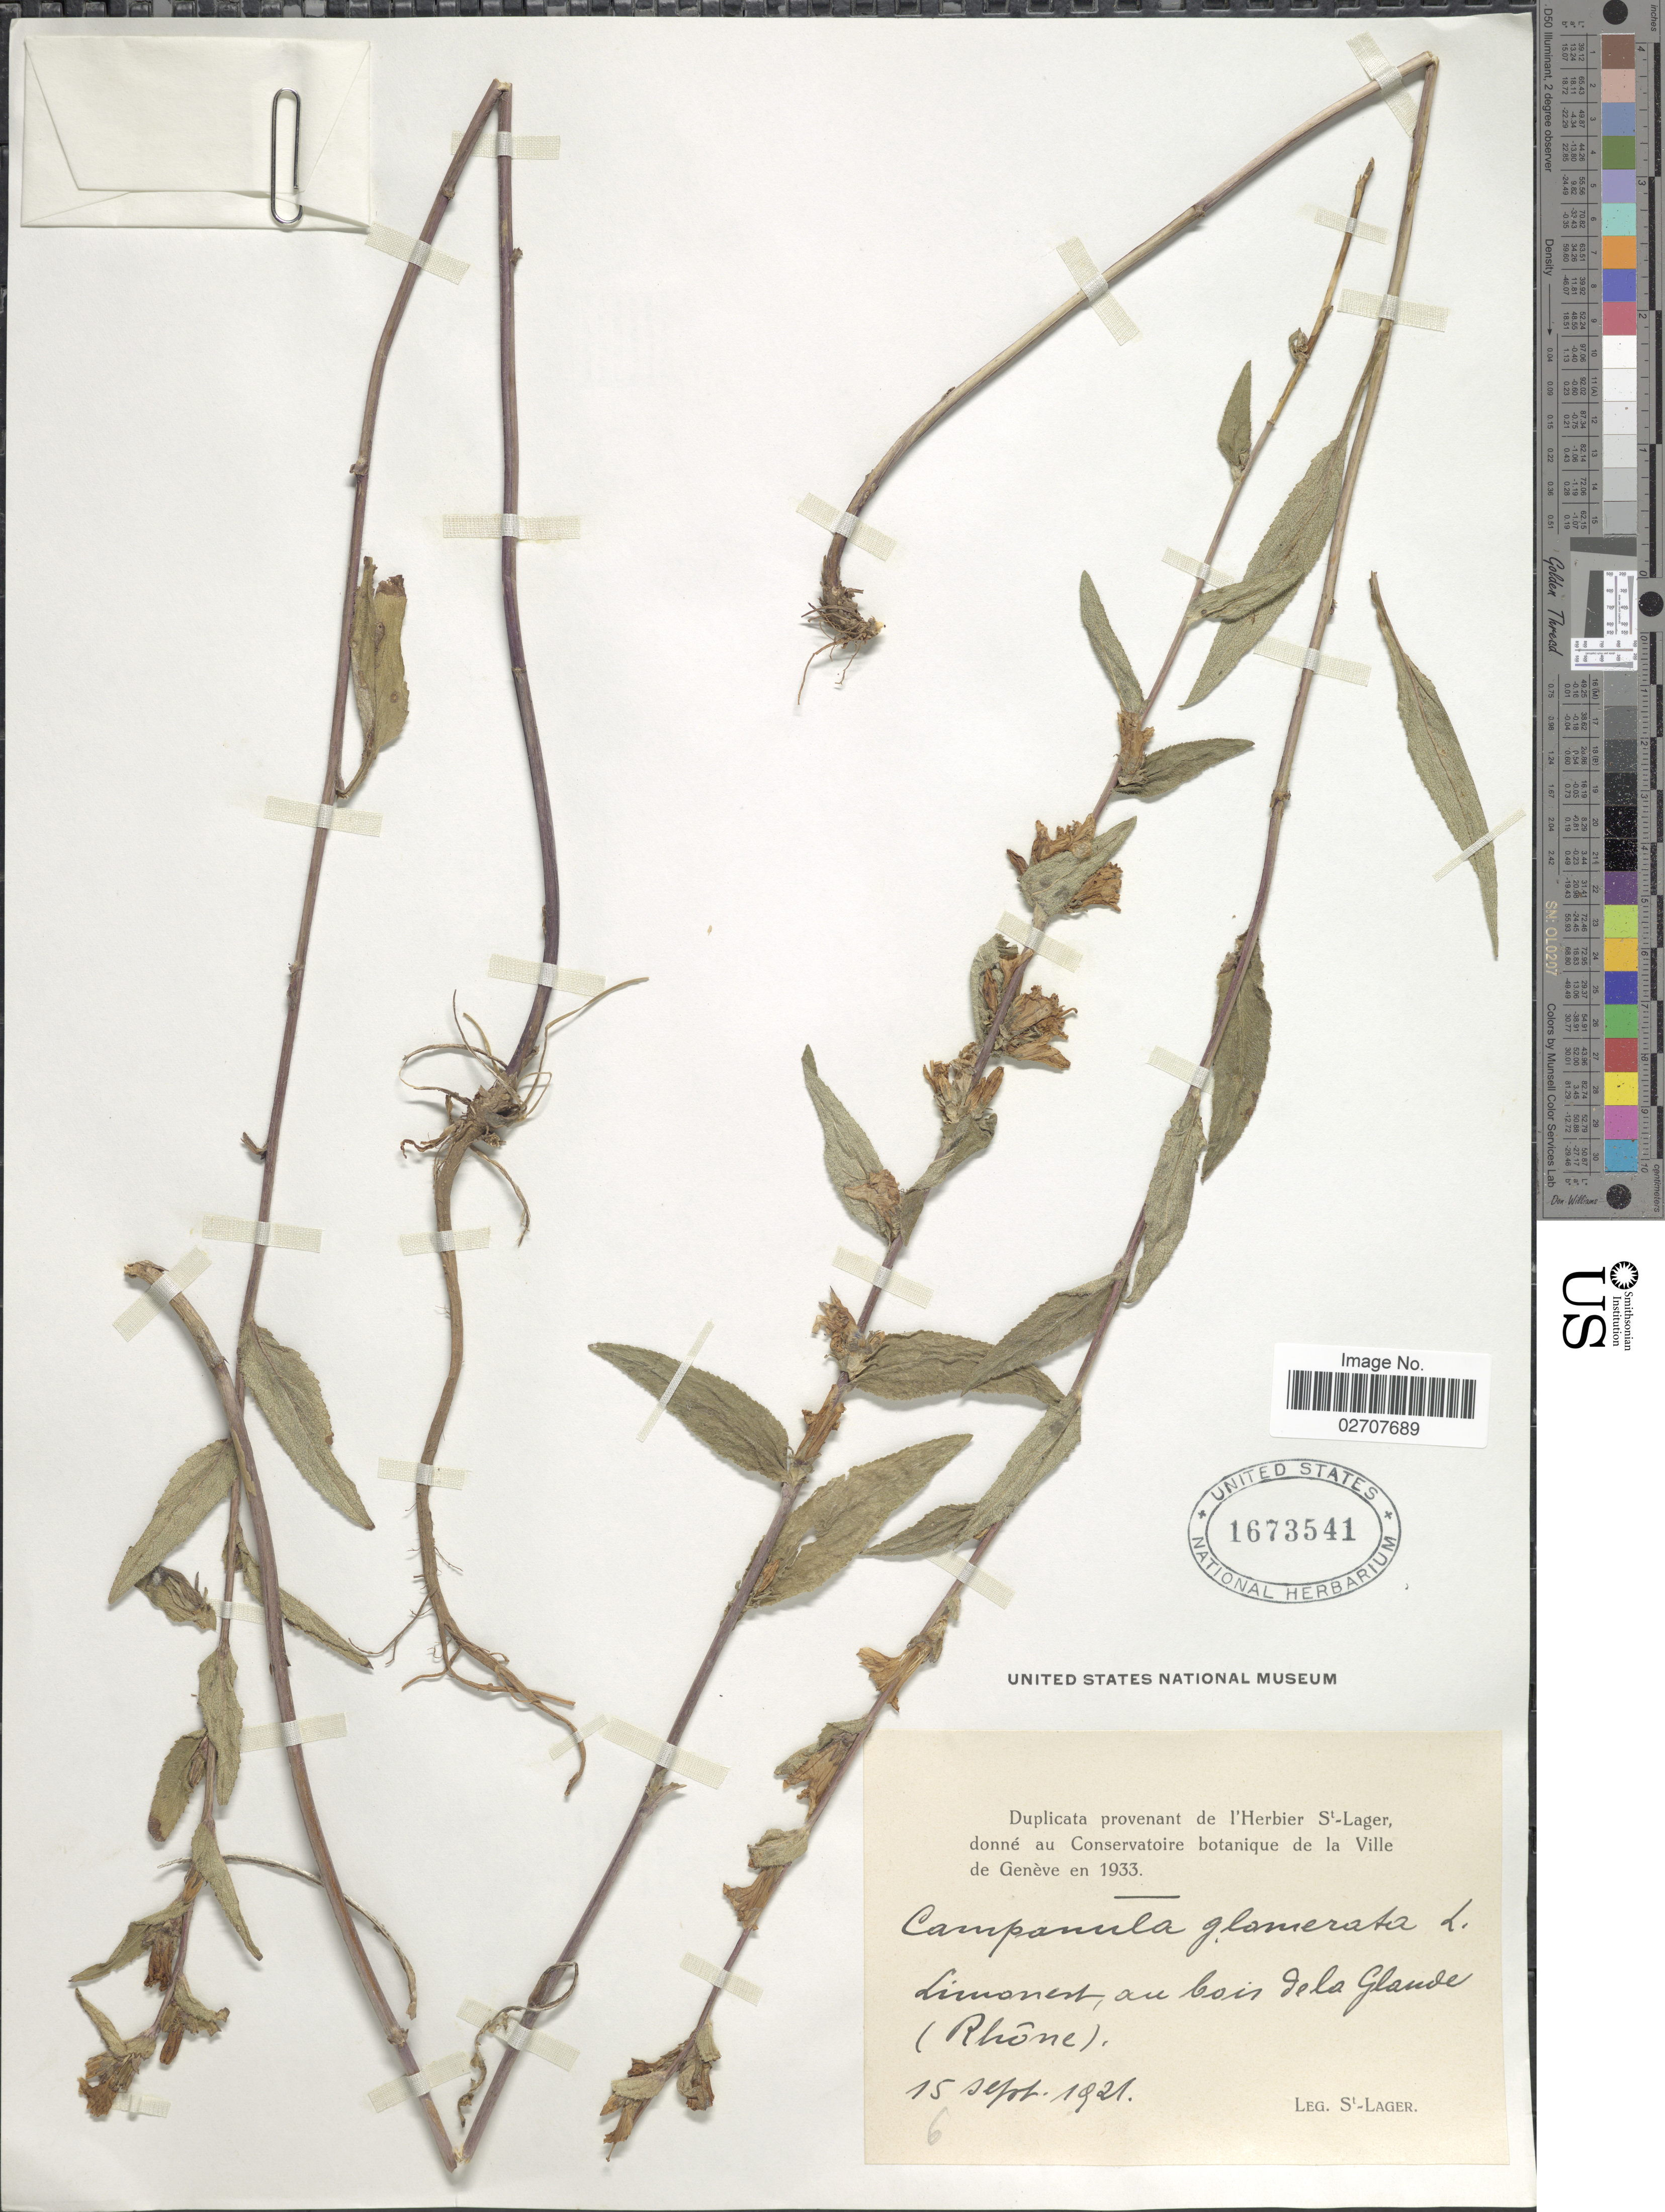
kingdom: Plantae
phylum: Tracheophyta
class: Magnoliopsida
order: Asterales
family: Campanulaceae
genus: Campanula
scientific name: Campanula glomerata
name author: L.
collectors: -. St. Lager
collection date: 1921-09-15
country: France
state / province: Auvergne-Rhône-Alpes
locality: Limonest, au bois de la Glande (Rhône)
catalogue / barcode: US 1673541